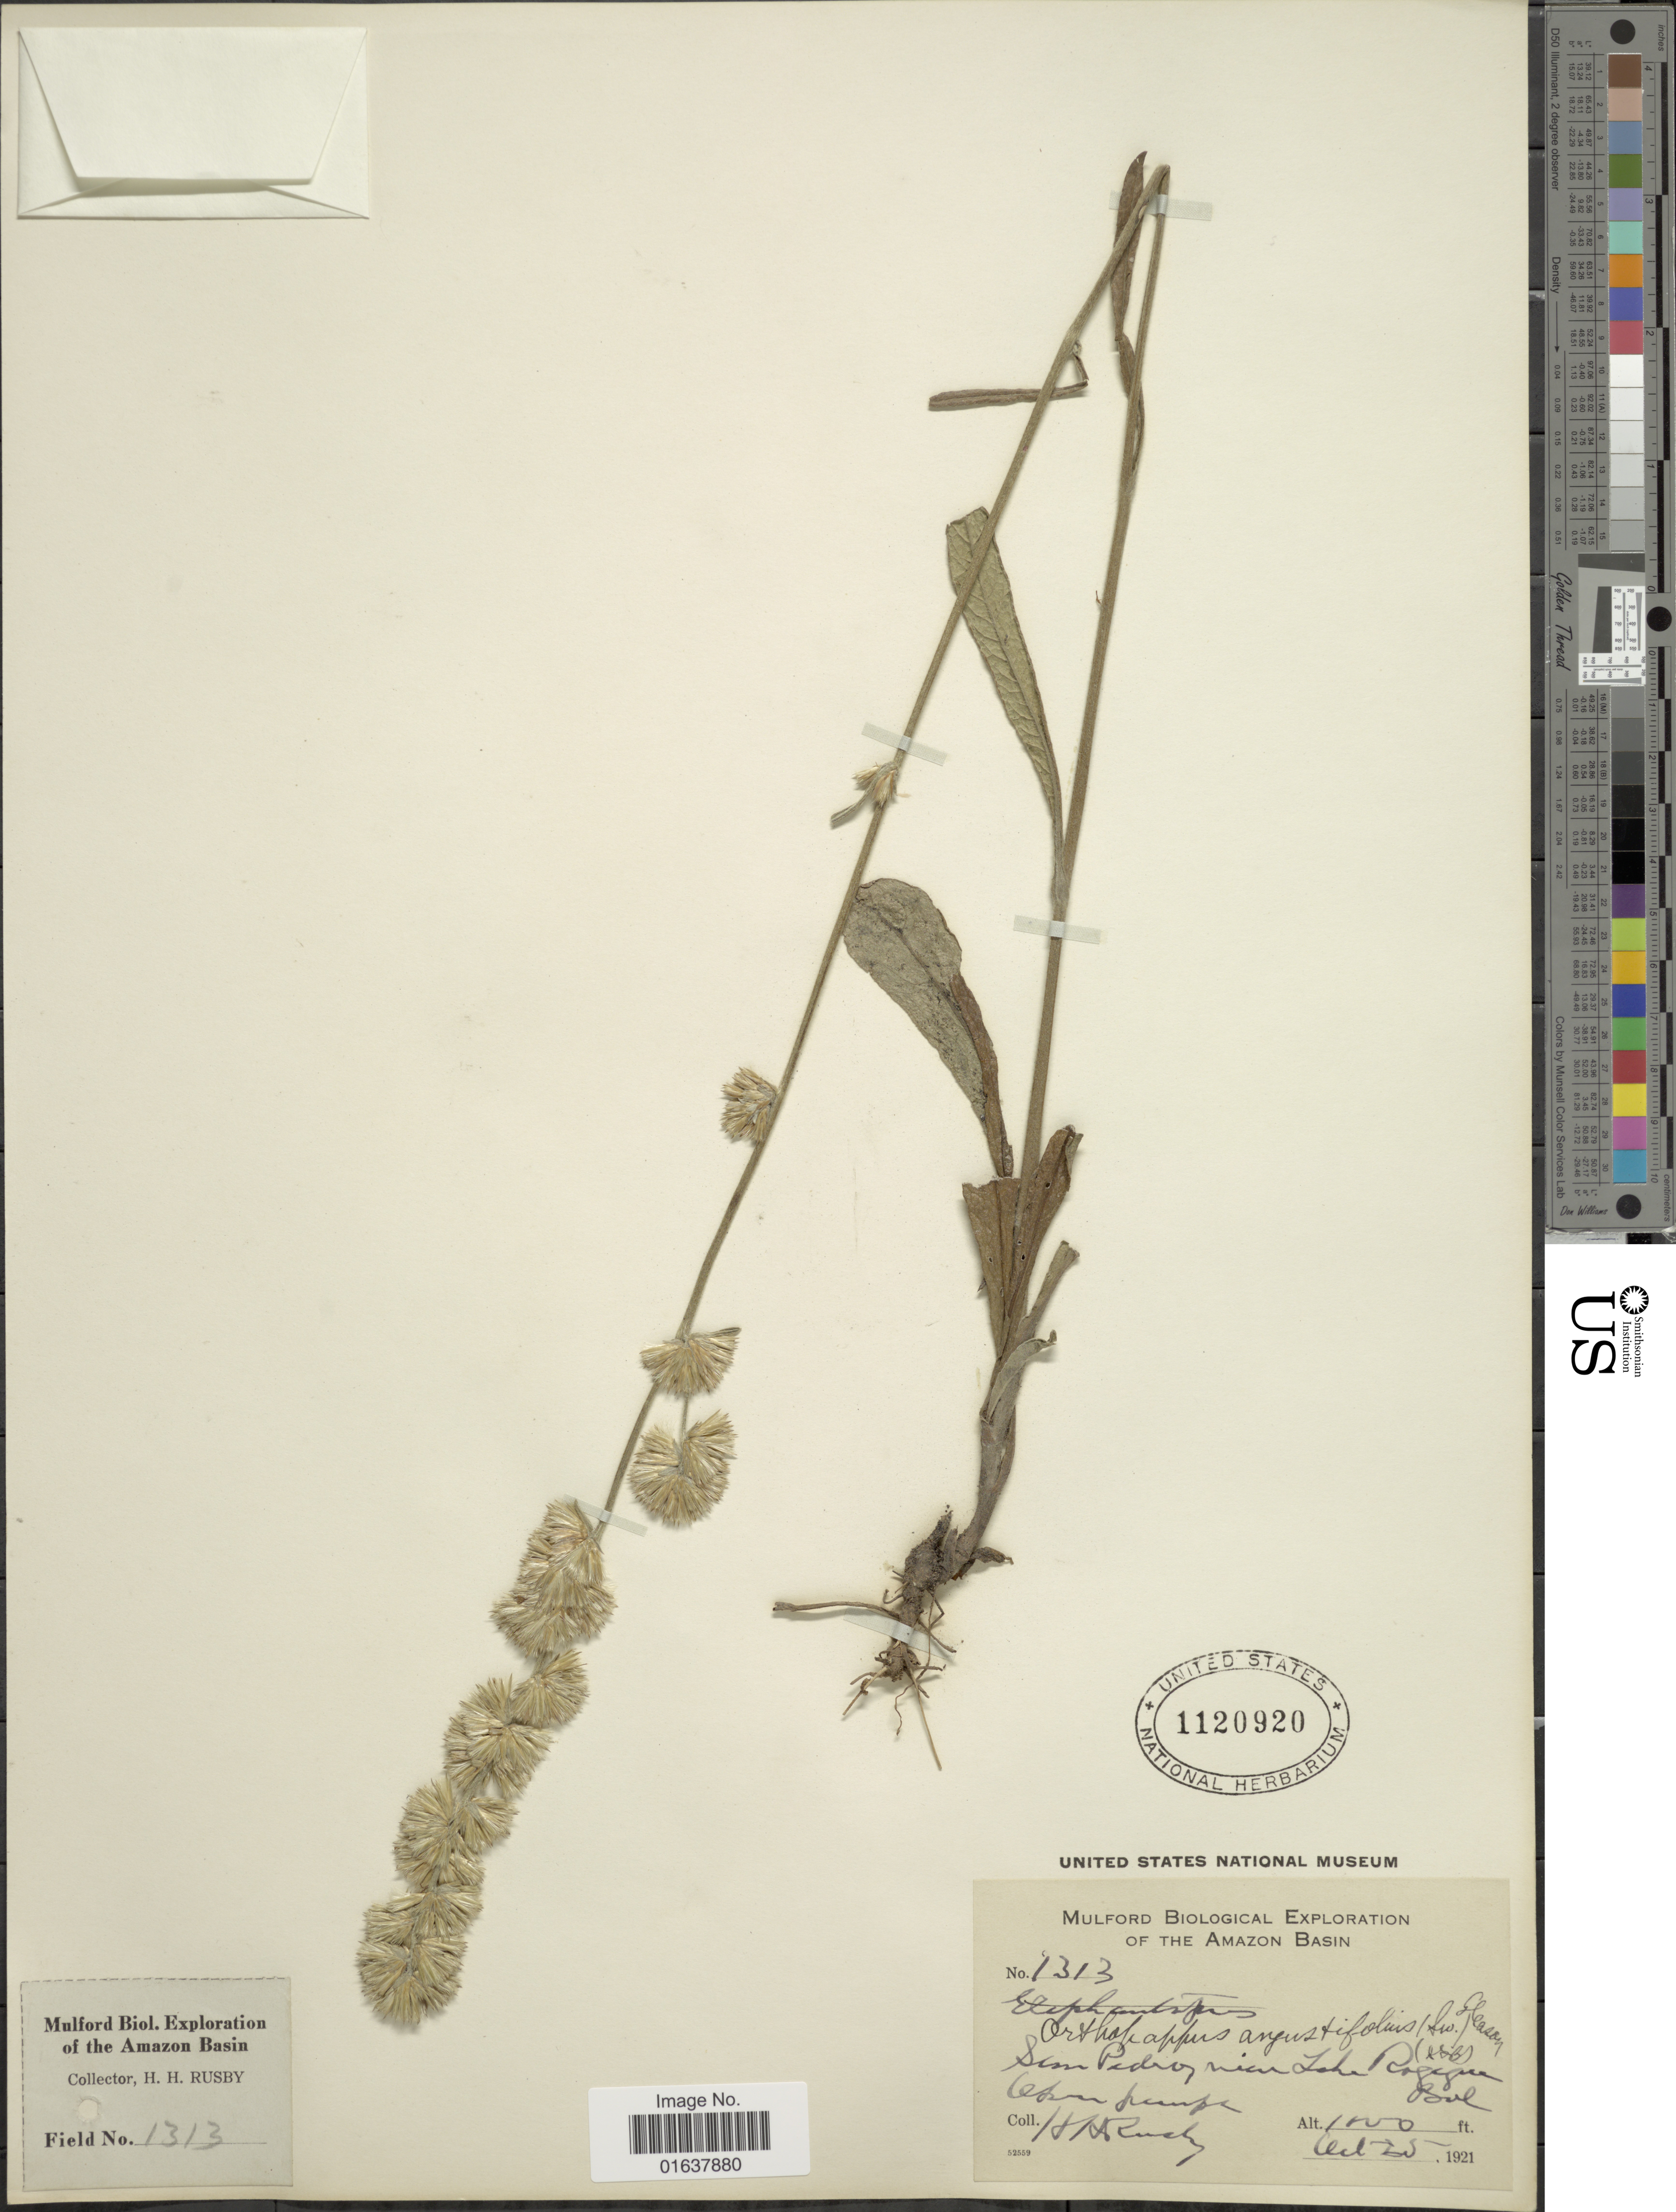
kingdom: Plantae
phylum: Tracheophyta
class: Magnoliopsida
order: Asterales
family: Asteraceae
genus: Orthopappus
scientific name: Orthopappus angustifolius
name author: (Sw.) Gleason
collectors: H. H. Rusby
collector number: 1313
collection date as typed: Oct 25, 1921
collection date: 1921-10-25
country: Bolivia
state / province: Beni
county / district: José Ballivián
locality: San Pedro near Lake Rogagua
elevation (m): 305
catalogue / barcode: US 1120920